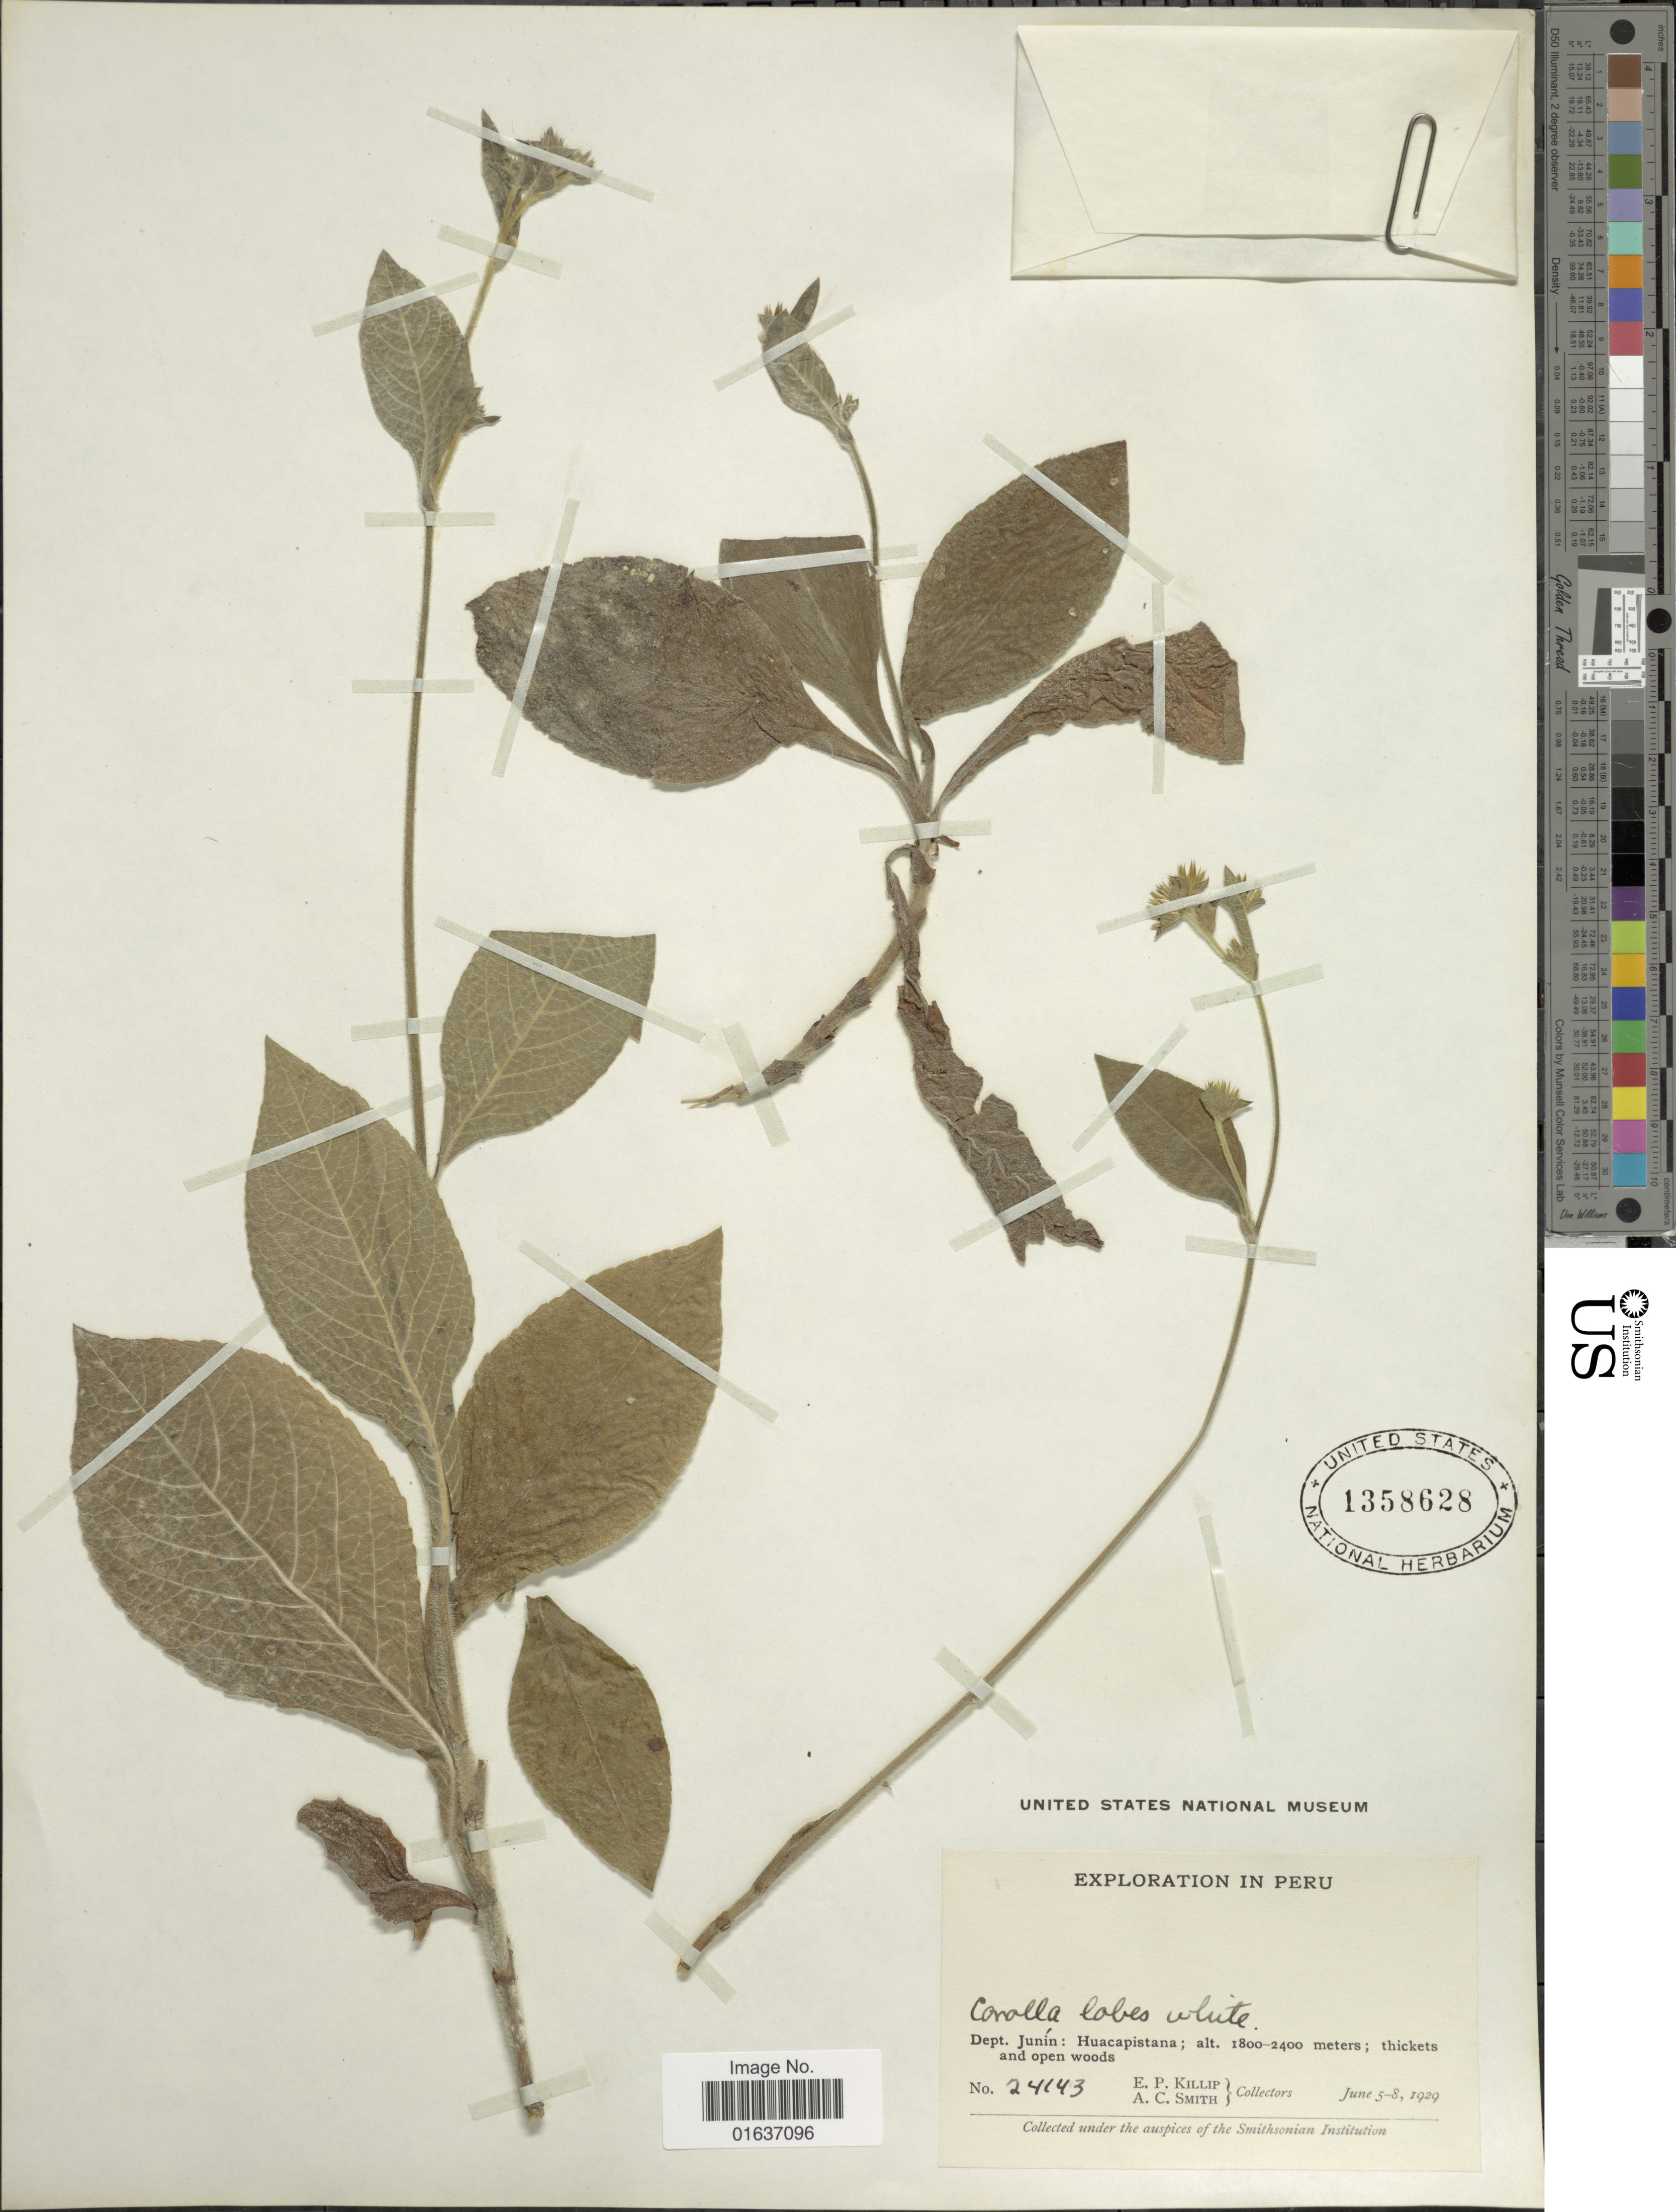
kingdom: Plantae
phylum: Tracheophyta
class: Magnoliopsida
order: Asterales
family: Asteraceae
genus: Elephantopus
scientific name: Elephantopus mollis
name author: Kunth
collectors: E. P. Killip & A. C. Smith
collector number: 24143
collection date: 1929-06-05/1929-06-08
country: Peru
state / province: Junín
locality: Huacapistana; thickets and open woods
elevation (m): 1800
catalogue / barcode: US 1358628